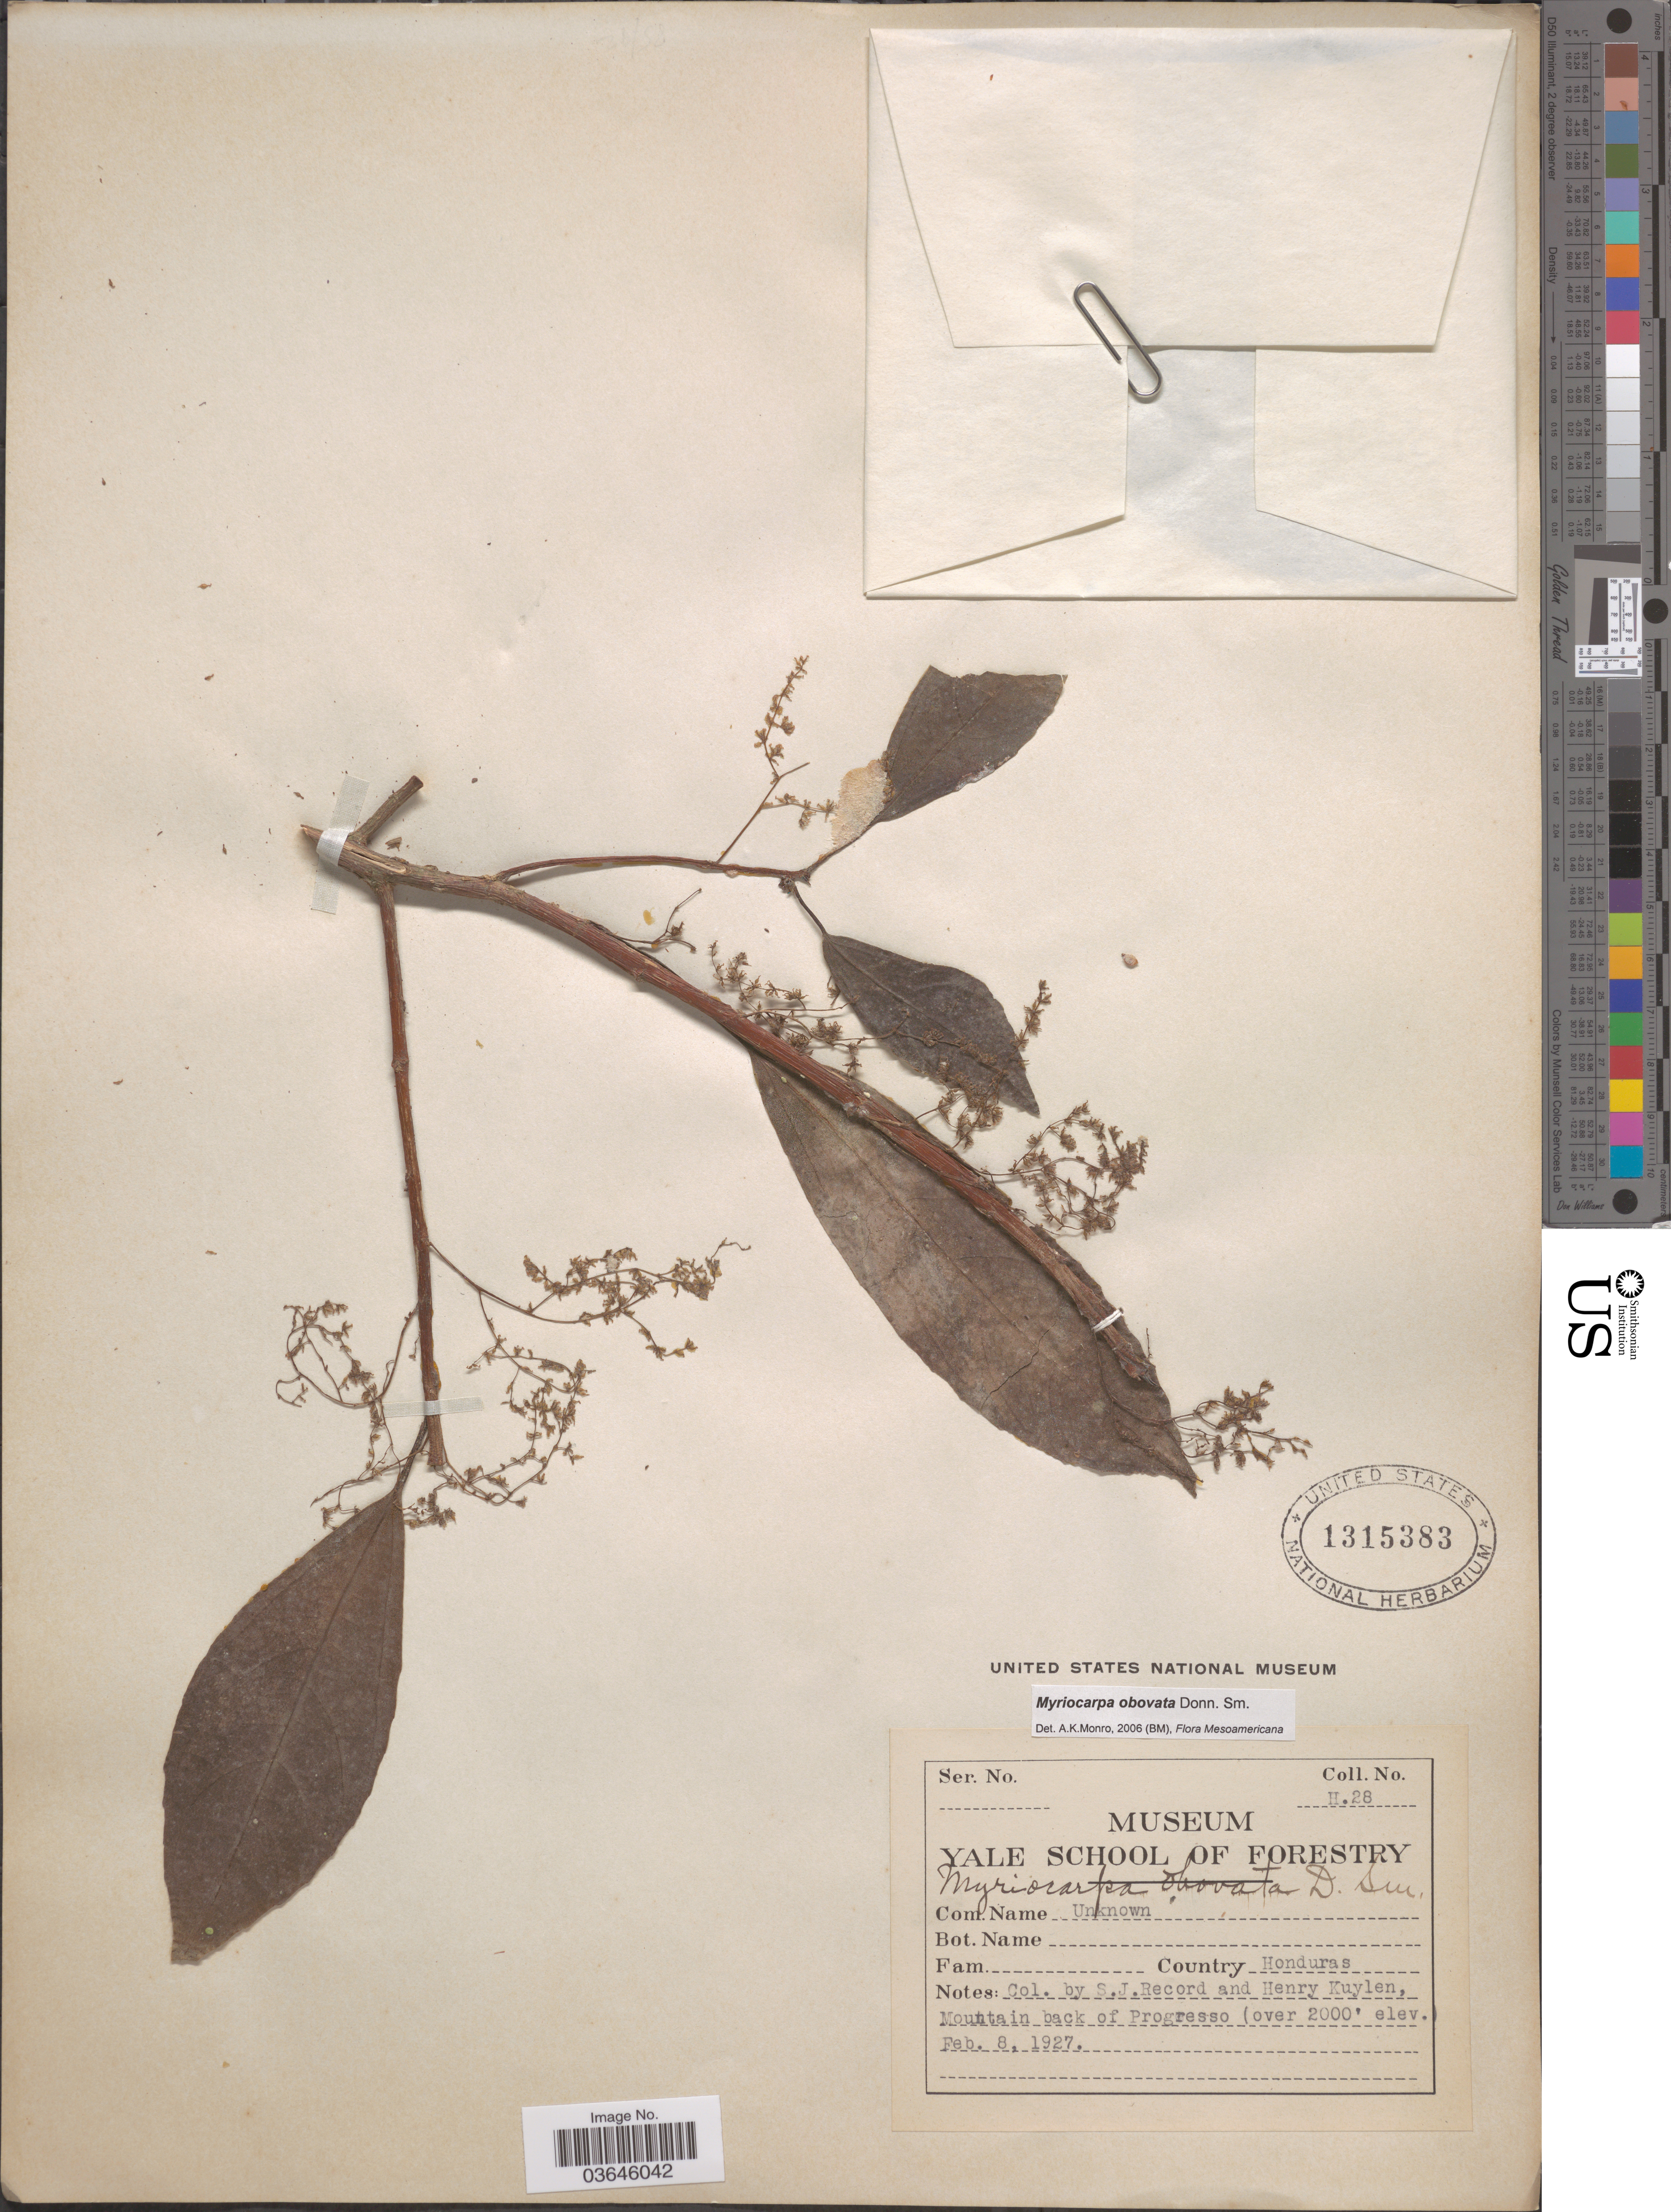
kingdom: Plantae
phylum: Tracheophyta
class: Magnoliopsida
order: Rosales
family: Urticaceae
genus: Myriocarpa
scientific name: Myriocarpa obovata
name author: Donn. Sm.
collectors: S. J. Record & H. Kuylen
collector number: H28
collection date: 1927-02-08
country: Honduras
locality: Mountain back of Progresso.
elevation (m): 610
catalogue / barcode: US 1315383